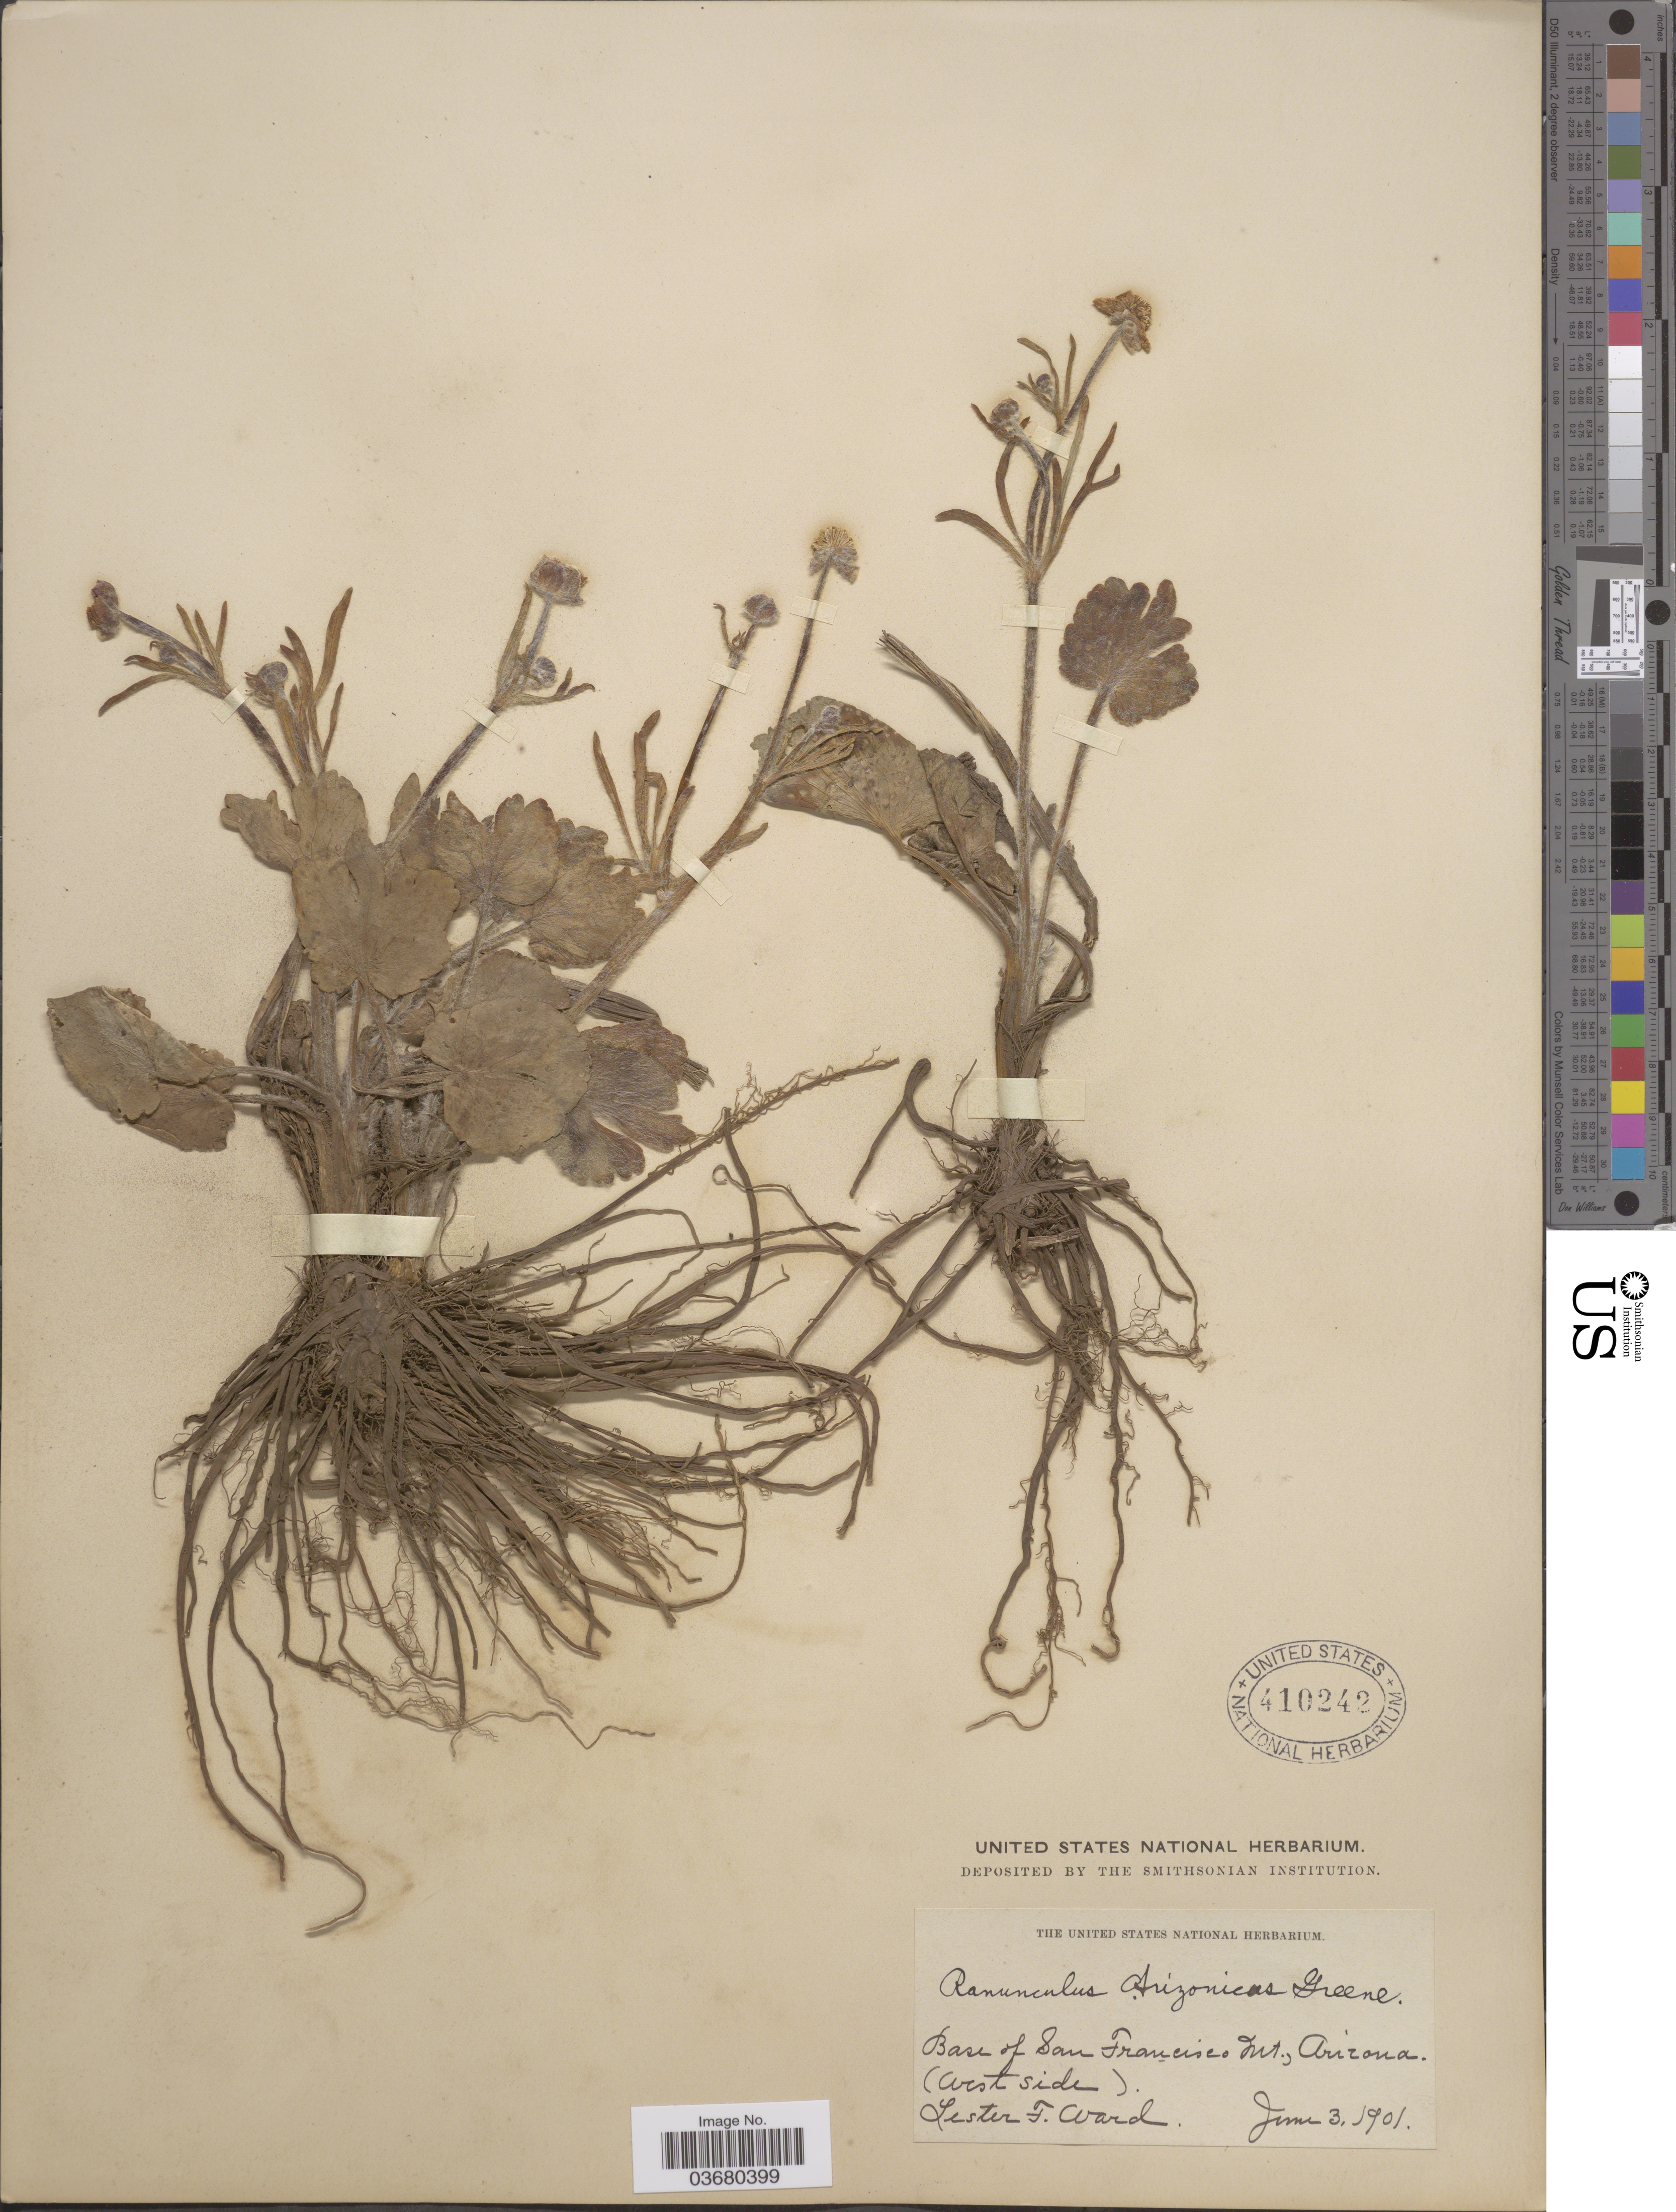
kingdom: Plantae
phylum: Tracheophyta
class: Magnoliopsida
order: Ranunculales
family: Ranunculaceae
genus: Ranunculus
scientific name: Ranunculus cardiophyllus var. subsagittatus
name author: (A. Gray) L.D. Benson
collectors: L. F. Ward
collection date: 1901-06-03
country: United States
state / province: Arizona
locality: Base of San Francisco Mt. (West Side).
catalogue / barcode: US 410242